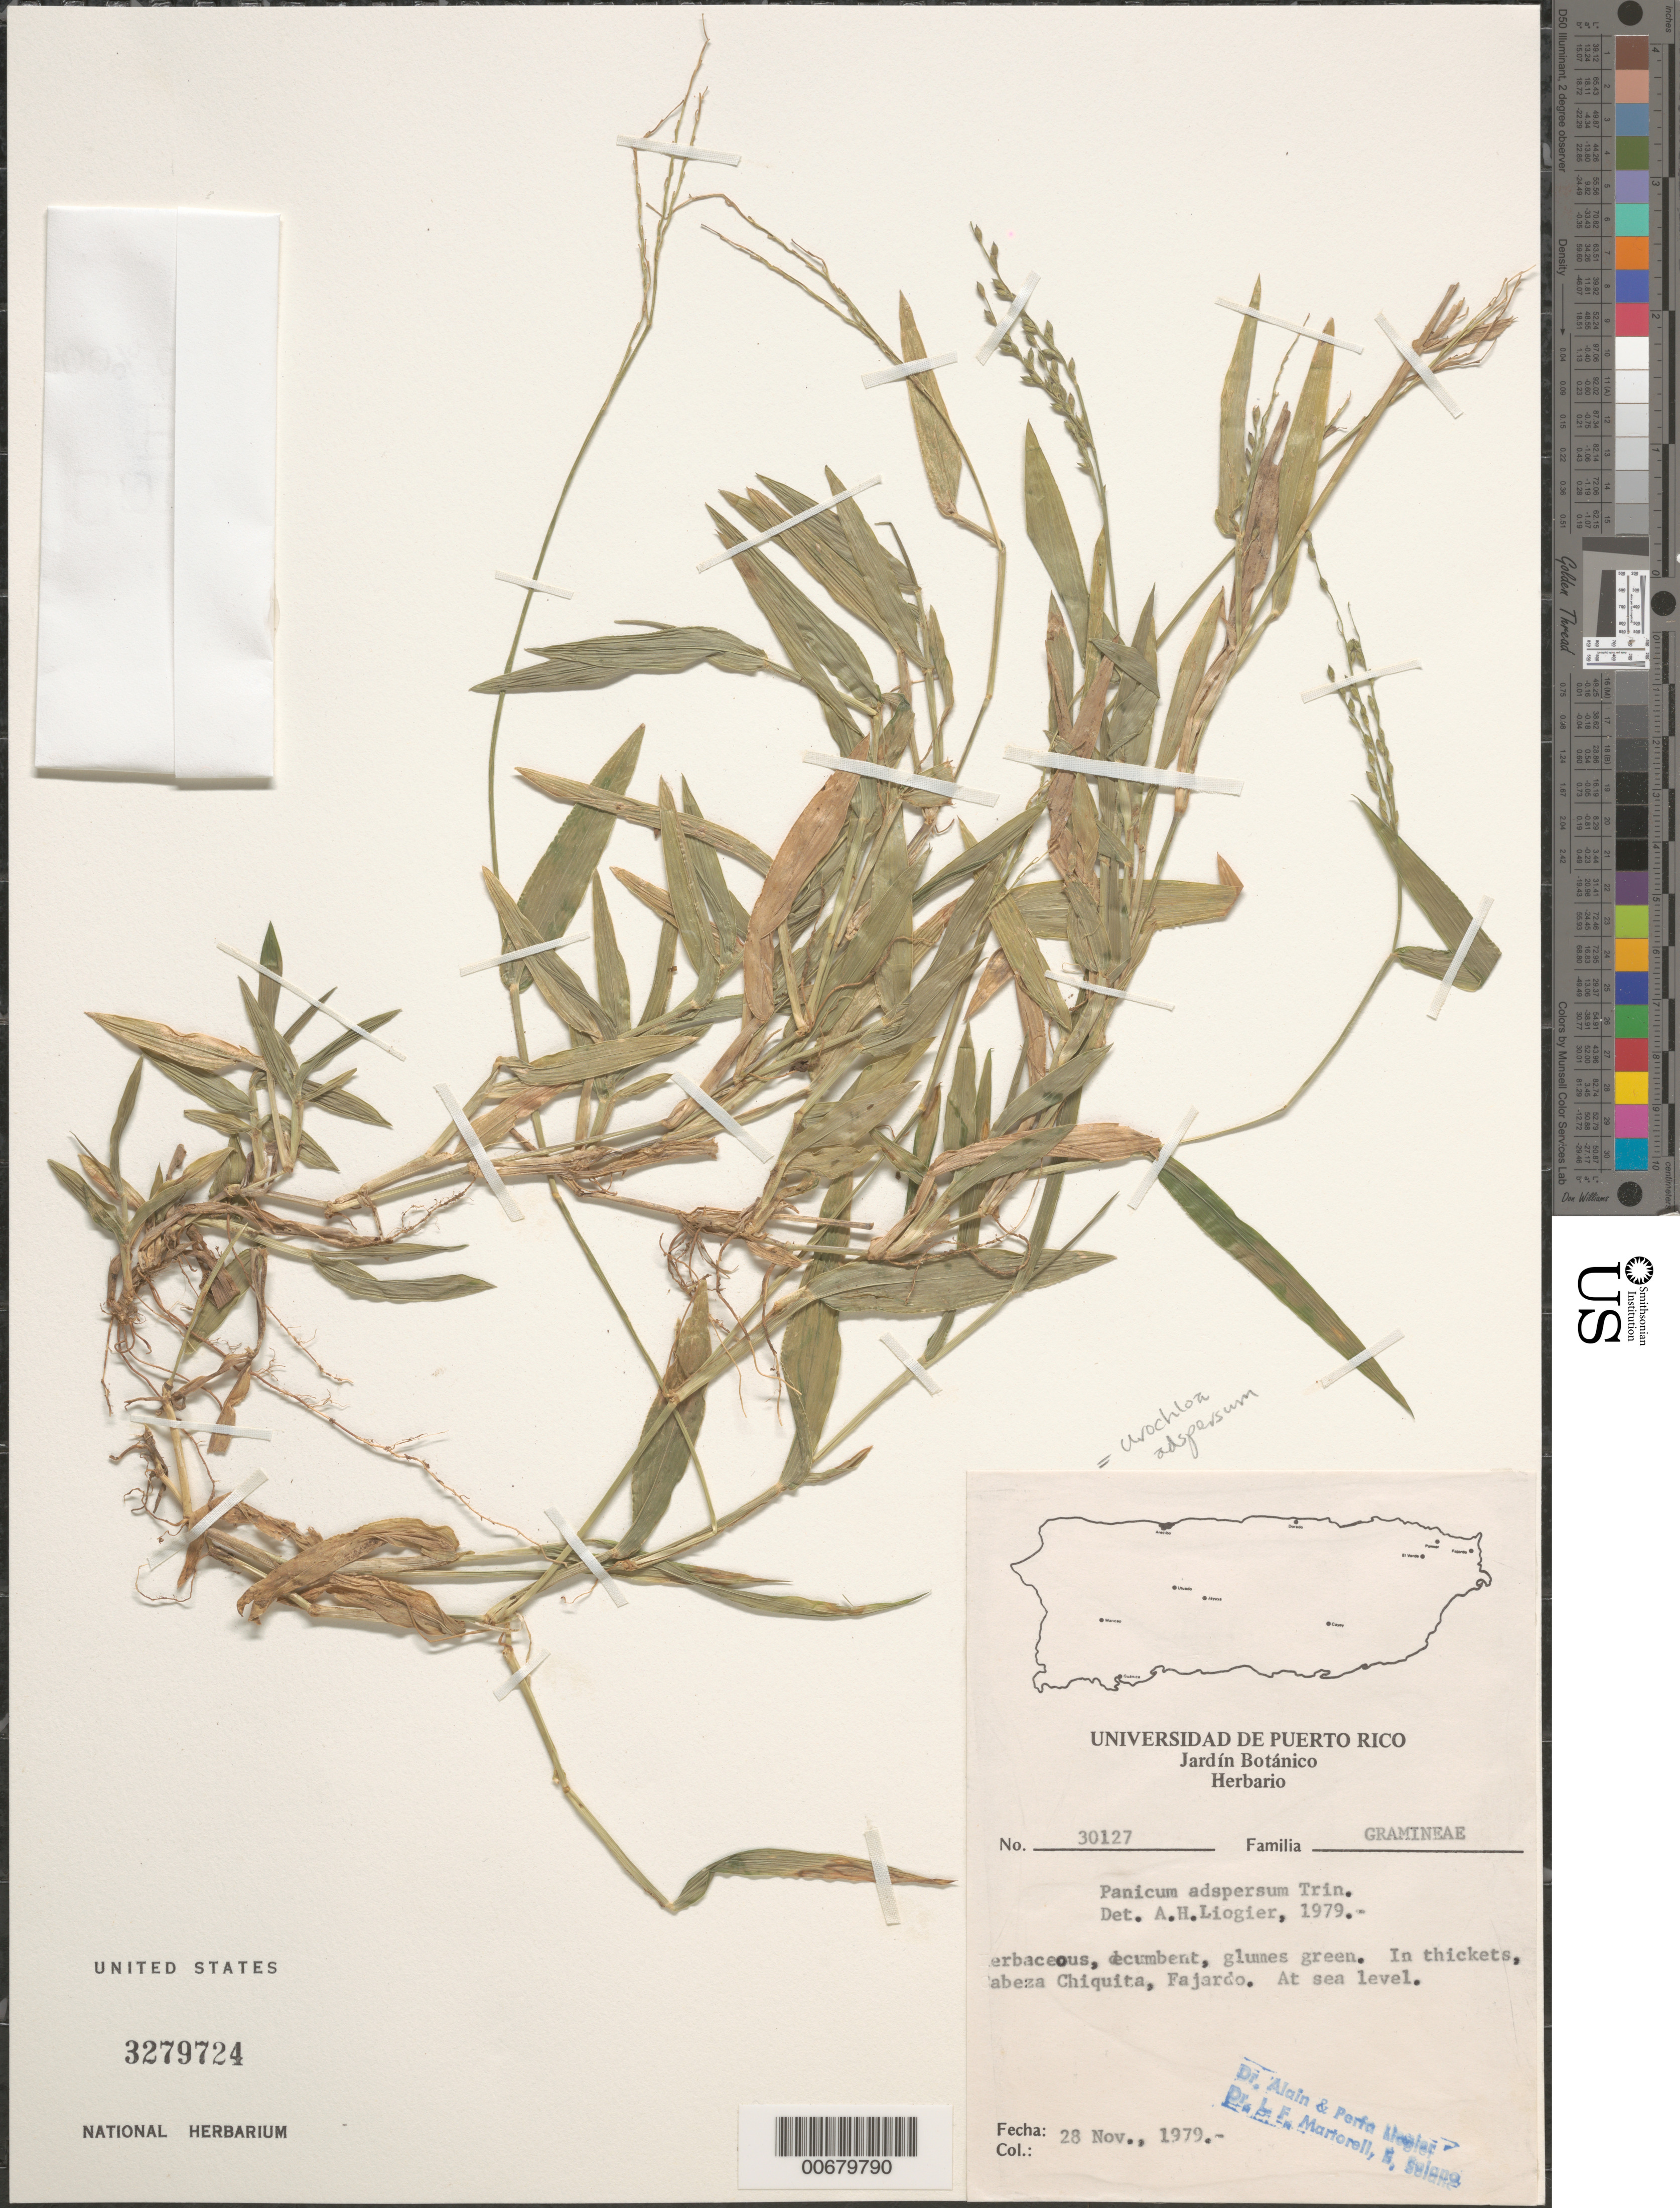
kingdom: Plantae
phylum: Tracheophyta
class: Liliopsida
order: Poales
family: Poaceae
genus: Urochloa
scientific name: Urochloa adspersa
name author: (Trin.) R.D. Webster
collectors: A. H. Liogier, M. P. Liogier, L. Martorell & E. Solano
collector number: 30127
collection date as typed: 28 Nov 1979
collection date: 1979-11-28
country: Puerto Rico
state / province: Fajardo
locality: Cabeza Chiquita, Fajardo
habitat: In thickets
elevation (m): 0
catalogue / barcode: US 3279724